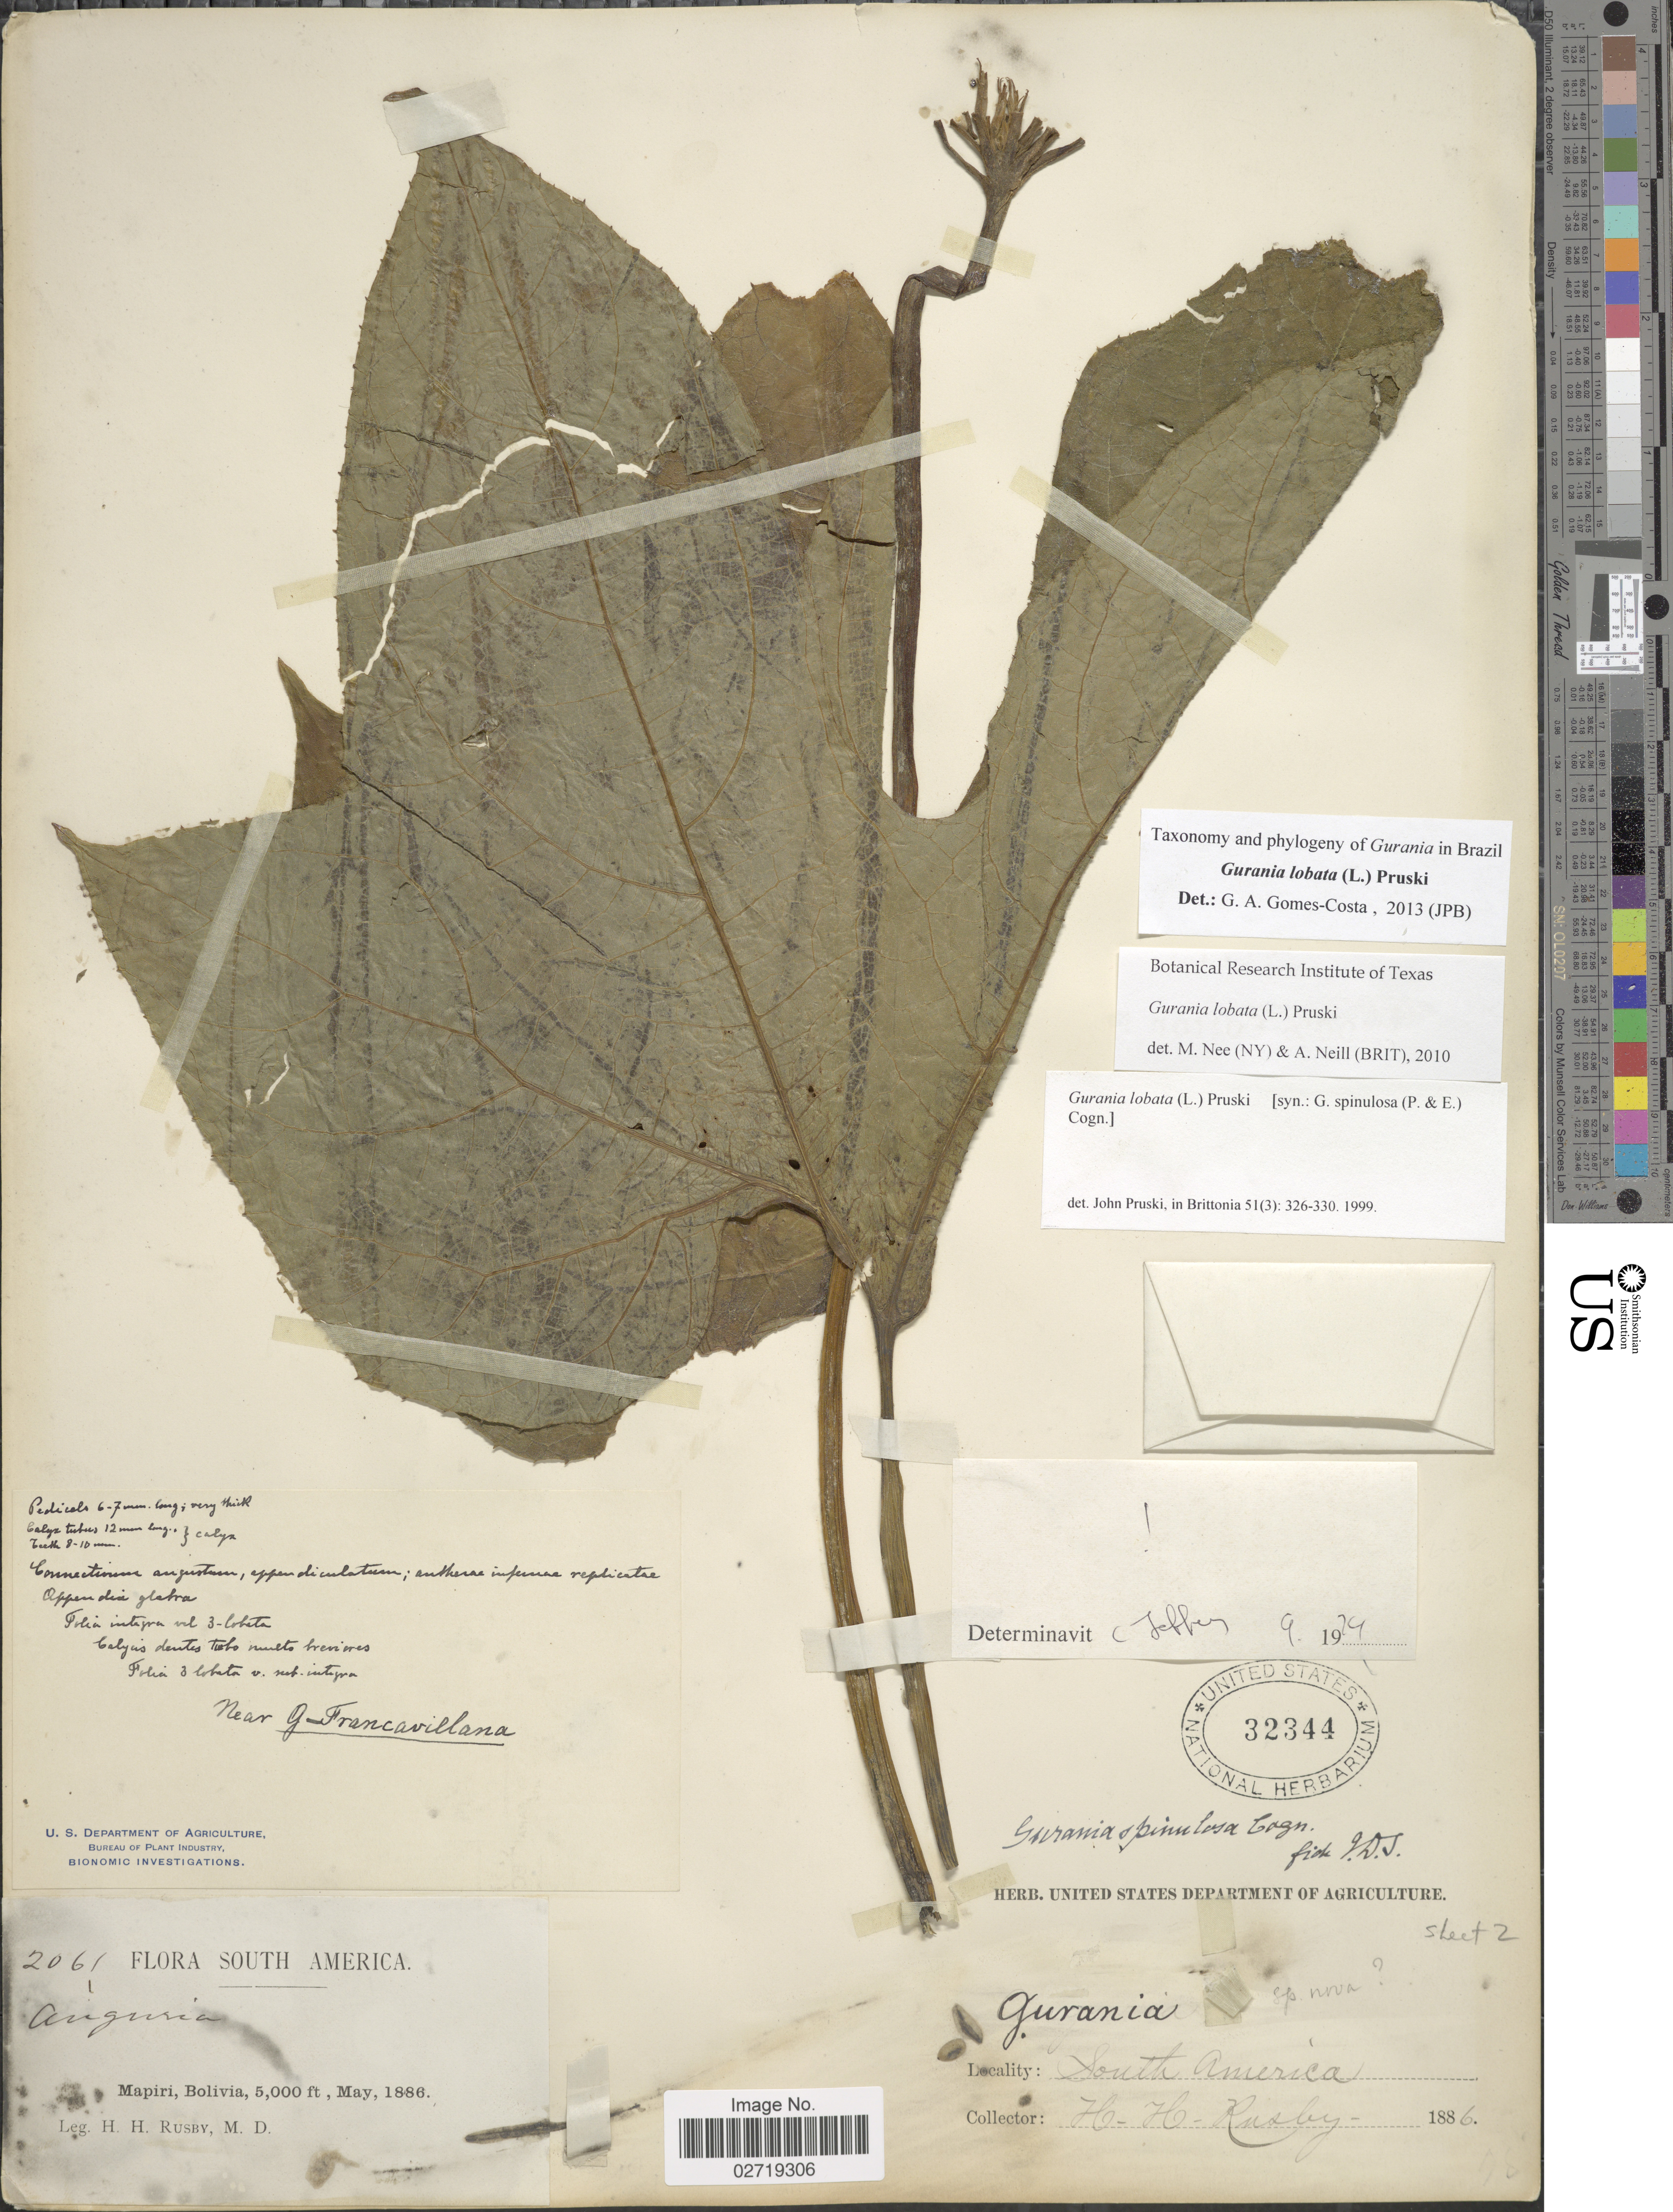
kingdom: Plantae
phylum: Tracheophyta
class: Magnoliopsida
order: Cucurbitales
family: Cucurbitaceae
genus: Gurania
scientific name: Gurania lobata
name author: (L.) Pruski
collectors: H. H. Rusby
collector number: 2061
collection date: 1886-05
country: Bolivia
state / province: La Páz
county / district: Larecaja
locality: Mapiri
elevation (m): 1524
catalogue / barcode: US 32344